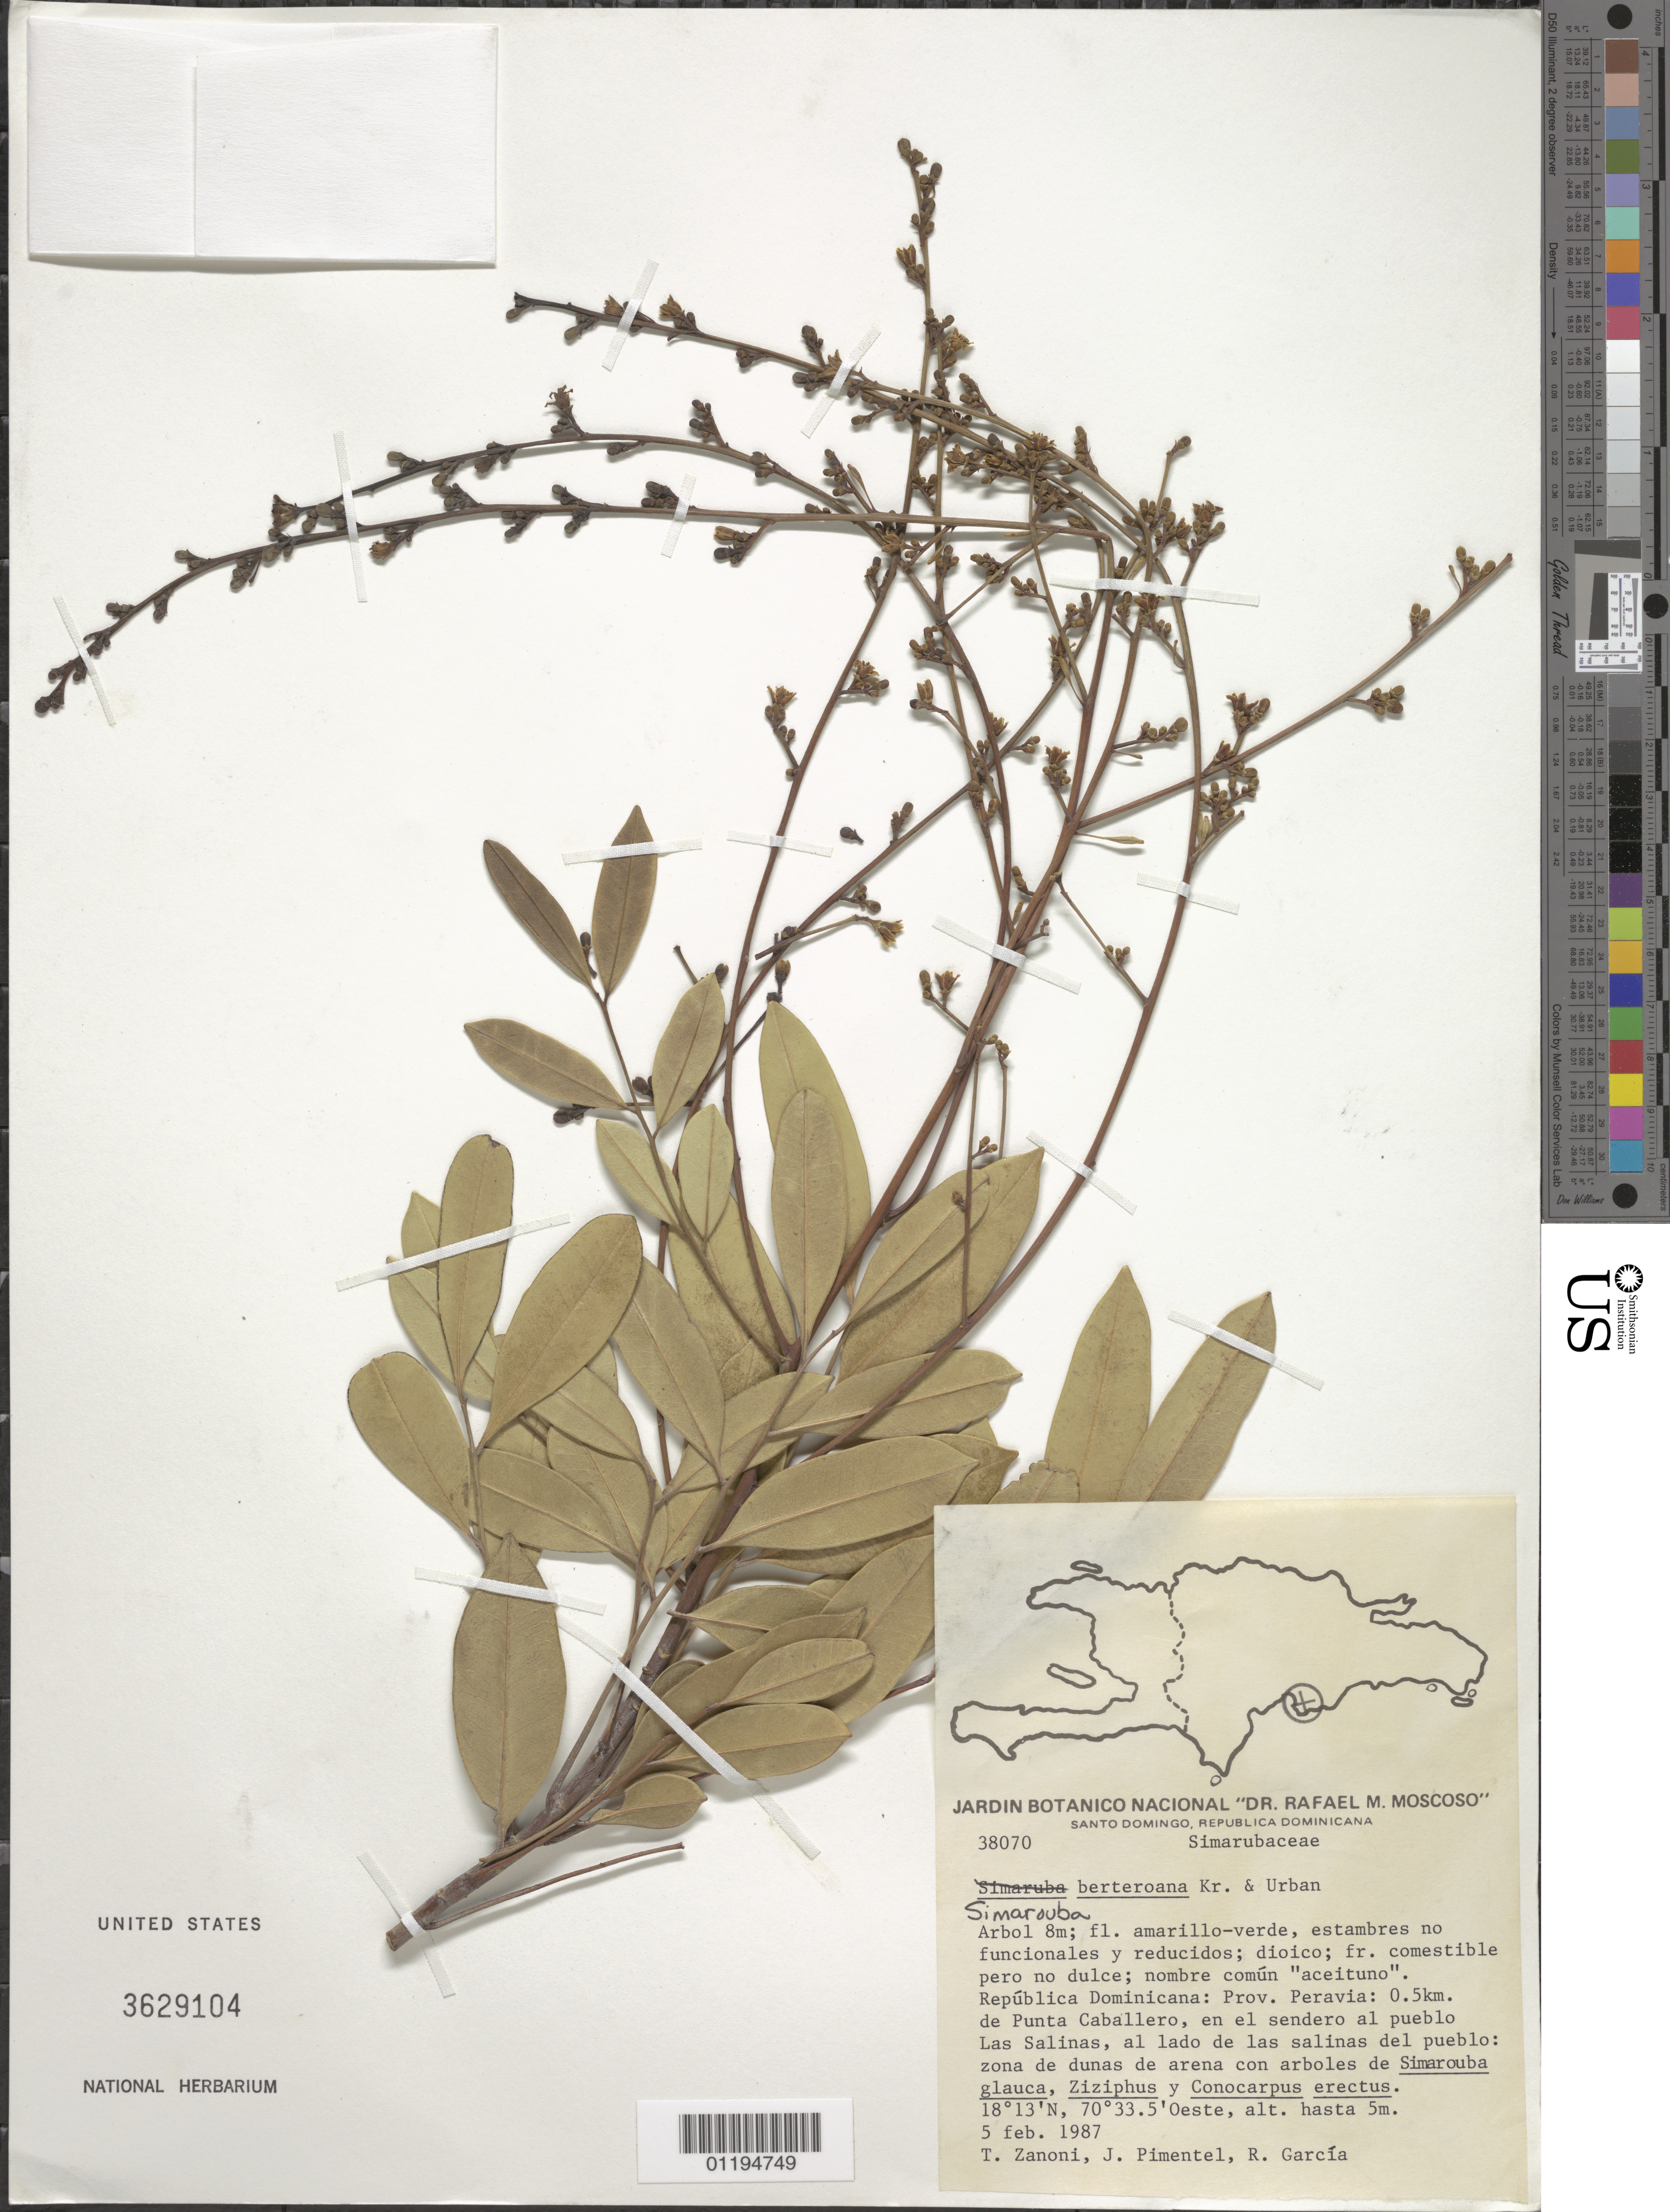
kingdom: Plantae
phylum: Tracheophyta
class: Magnoliopsida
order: Sapindales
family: Simaroubaceae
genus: Simarouba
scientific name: Simarouba berteroana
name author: Krug & Urb.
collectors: T. A. Zanoni, J. Pimental & R. Garcia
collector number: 38070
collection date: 1987-02-05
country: Dominican Republic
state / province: Peravia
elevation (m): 5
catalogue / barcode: US 3629104